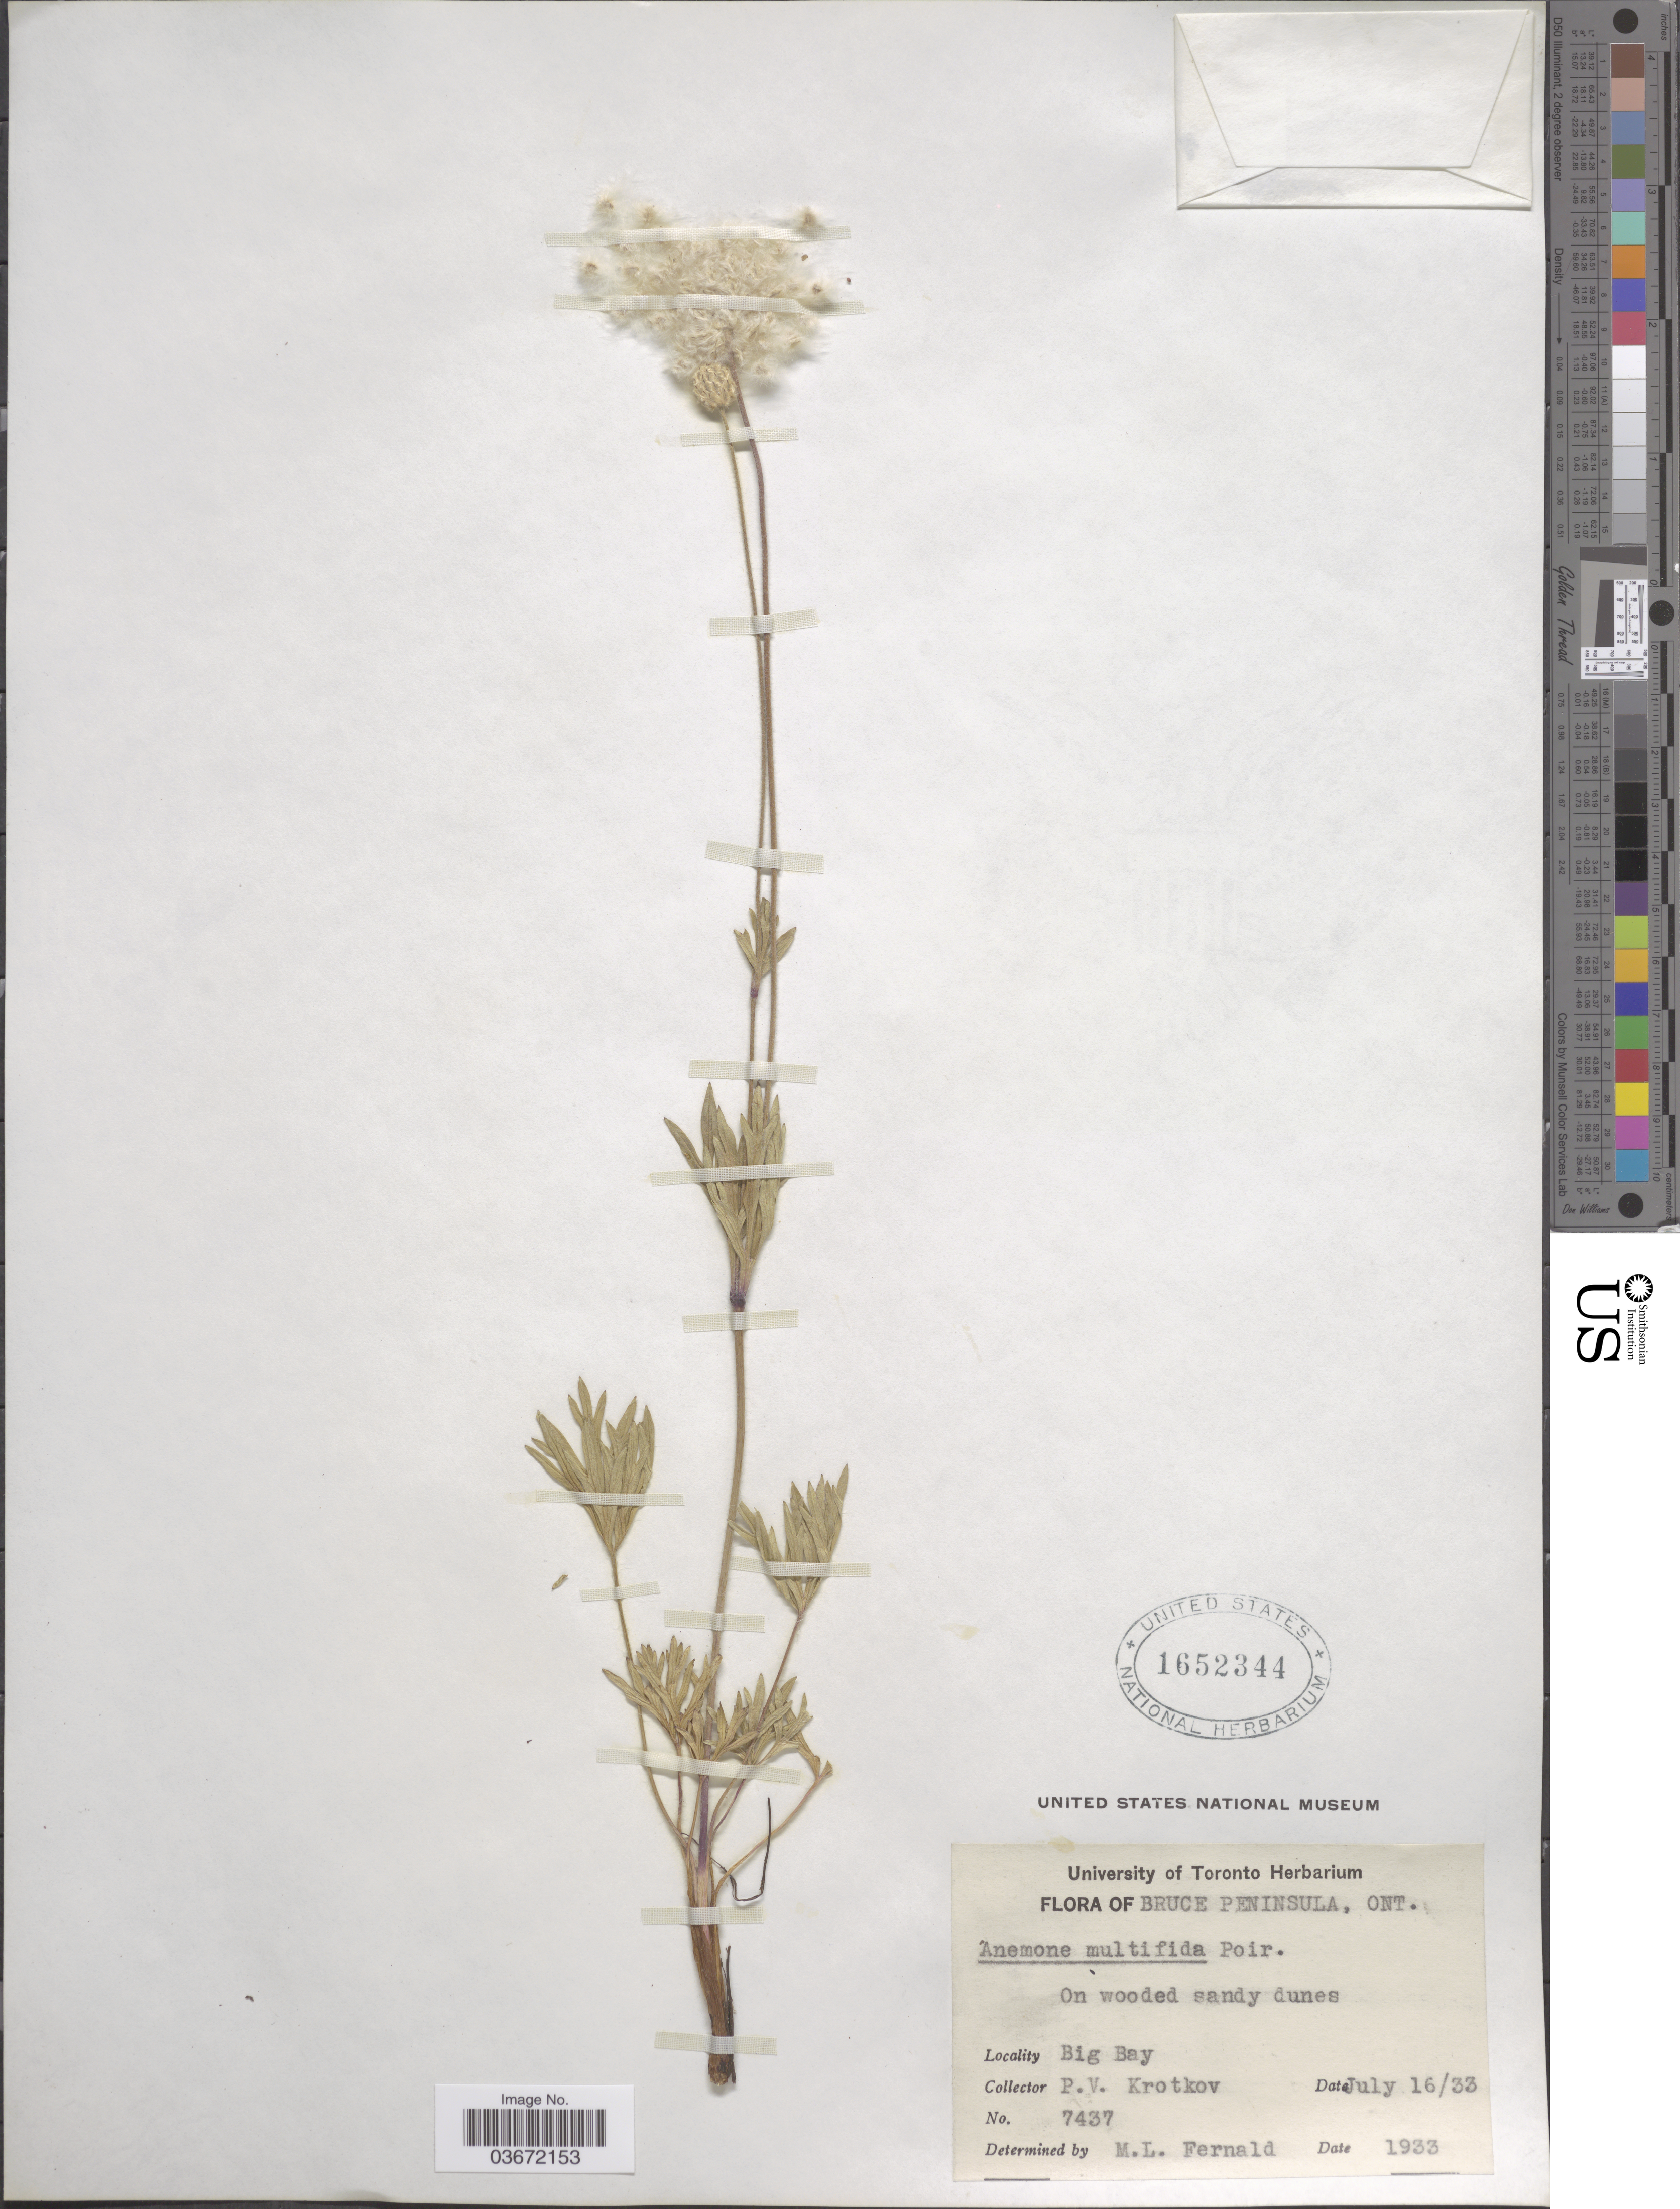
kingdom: Plantae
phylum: Tracheophyta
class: Magnoliopsida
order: Ranunculales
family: Ranunculaceae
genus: Anemone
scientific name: Anemone multifida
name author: Poir.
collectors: P. V. Krotkov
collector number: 7437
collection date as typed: Transcribed d/m/y: 16/7/33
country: Canada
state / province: Ontario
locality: Bruce Peninsula. Big Bay.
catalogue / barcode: US 1652344